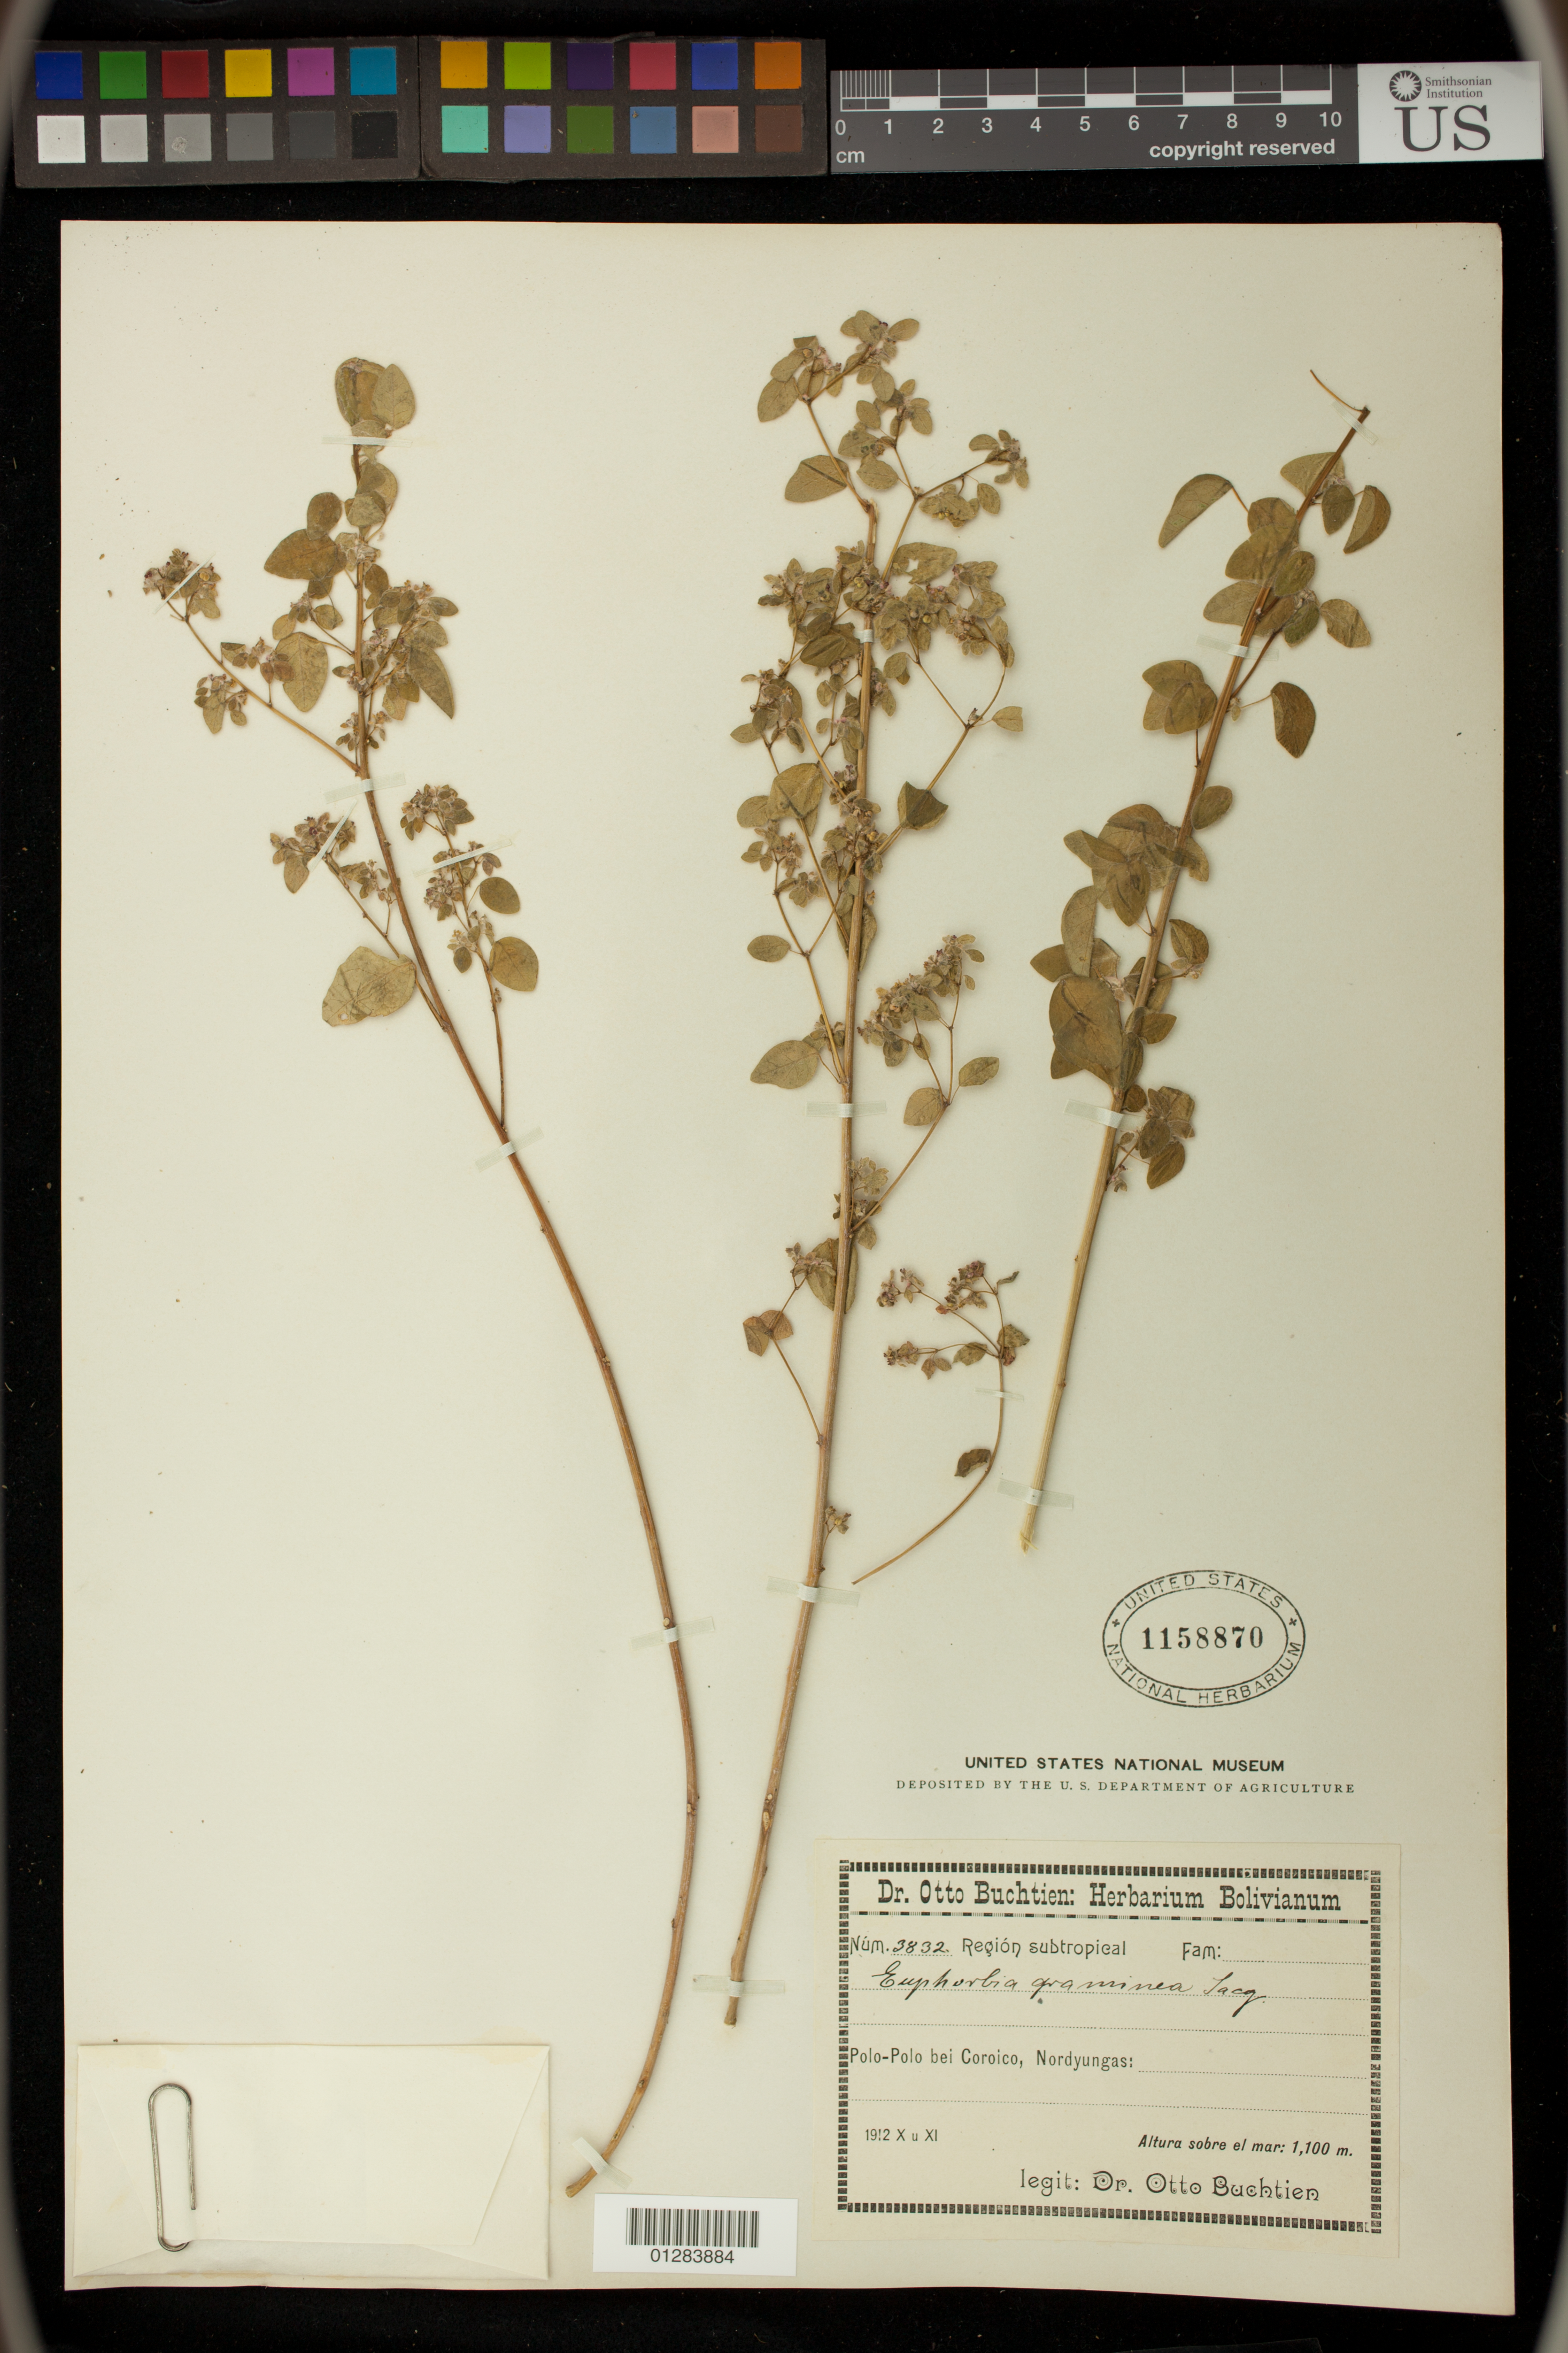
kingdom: Plantae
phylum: Tracheophyta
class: Magnoliopsida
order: Malpighiales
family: Euphorbiaceae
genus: Euphorbia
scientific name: Euphorbia poeppigii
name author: (Klotzsch & Garcke) Boiss.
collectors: O. Buchtien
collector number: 3832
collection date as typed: Oct 1912 to -- Nov 1912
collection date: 1912-10/1912-11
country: Bolivia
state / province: La Paz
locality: Polo-Polo bei Coroico, Nordyungas.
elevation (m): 1100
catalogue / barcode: US 1158870